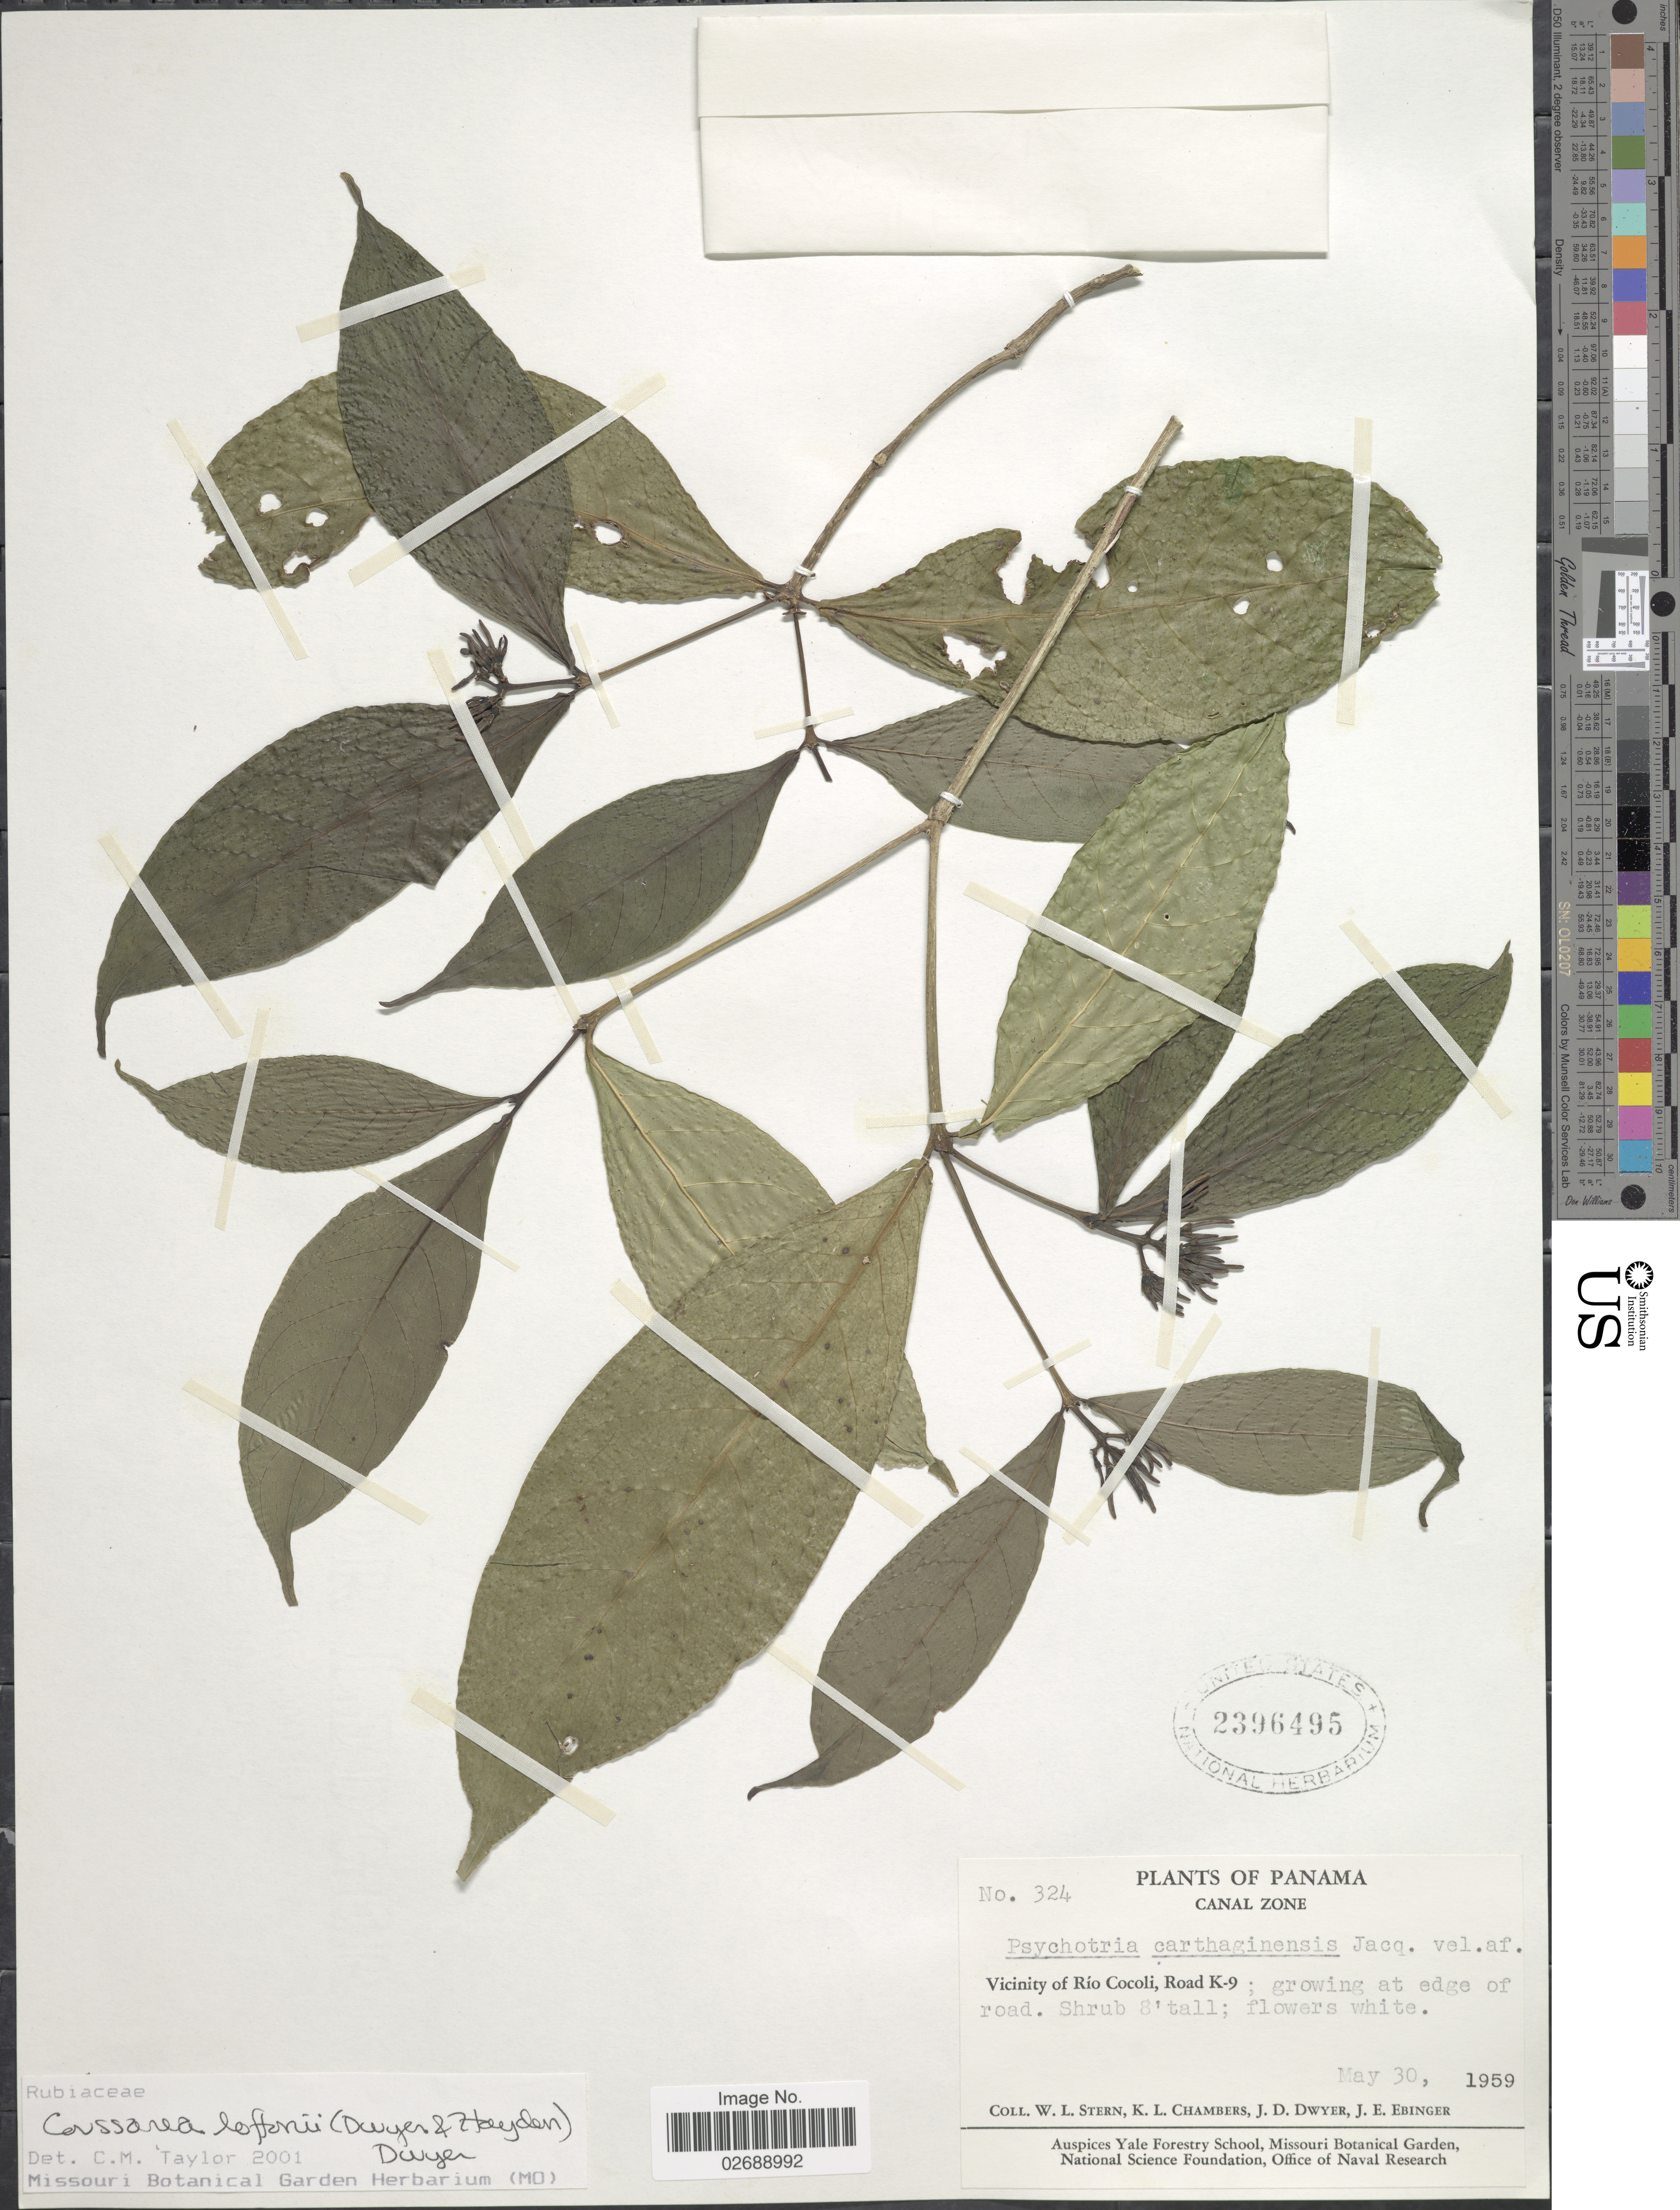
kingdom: Plantae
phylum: Tracheophyta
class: Magnoliopsida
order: Gentianales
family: Rubiaceae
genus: Coussarea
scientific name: Coussarea loftonii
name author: (Dwyer & M.V. Hayden) Dwyer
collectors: W. L. Stern, K. Chambers, J. D. Dwyer & J. Ebinger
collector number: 324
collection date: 1959-05-30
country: Panama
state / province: Panamá Oeste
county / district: Canal Zone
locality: Vicinity of Rio Cocoli, Road K-9; growing at edge of road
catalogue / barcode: US 2396495